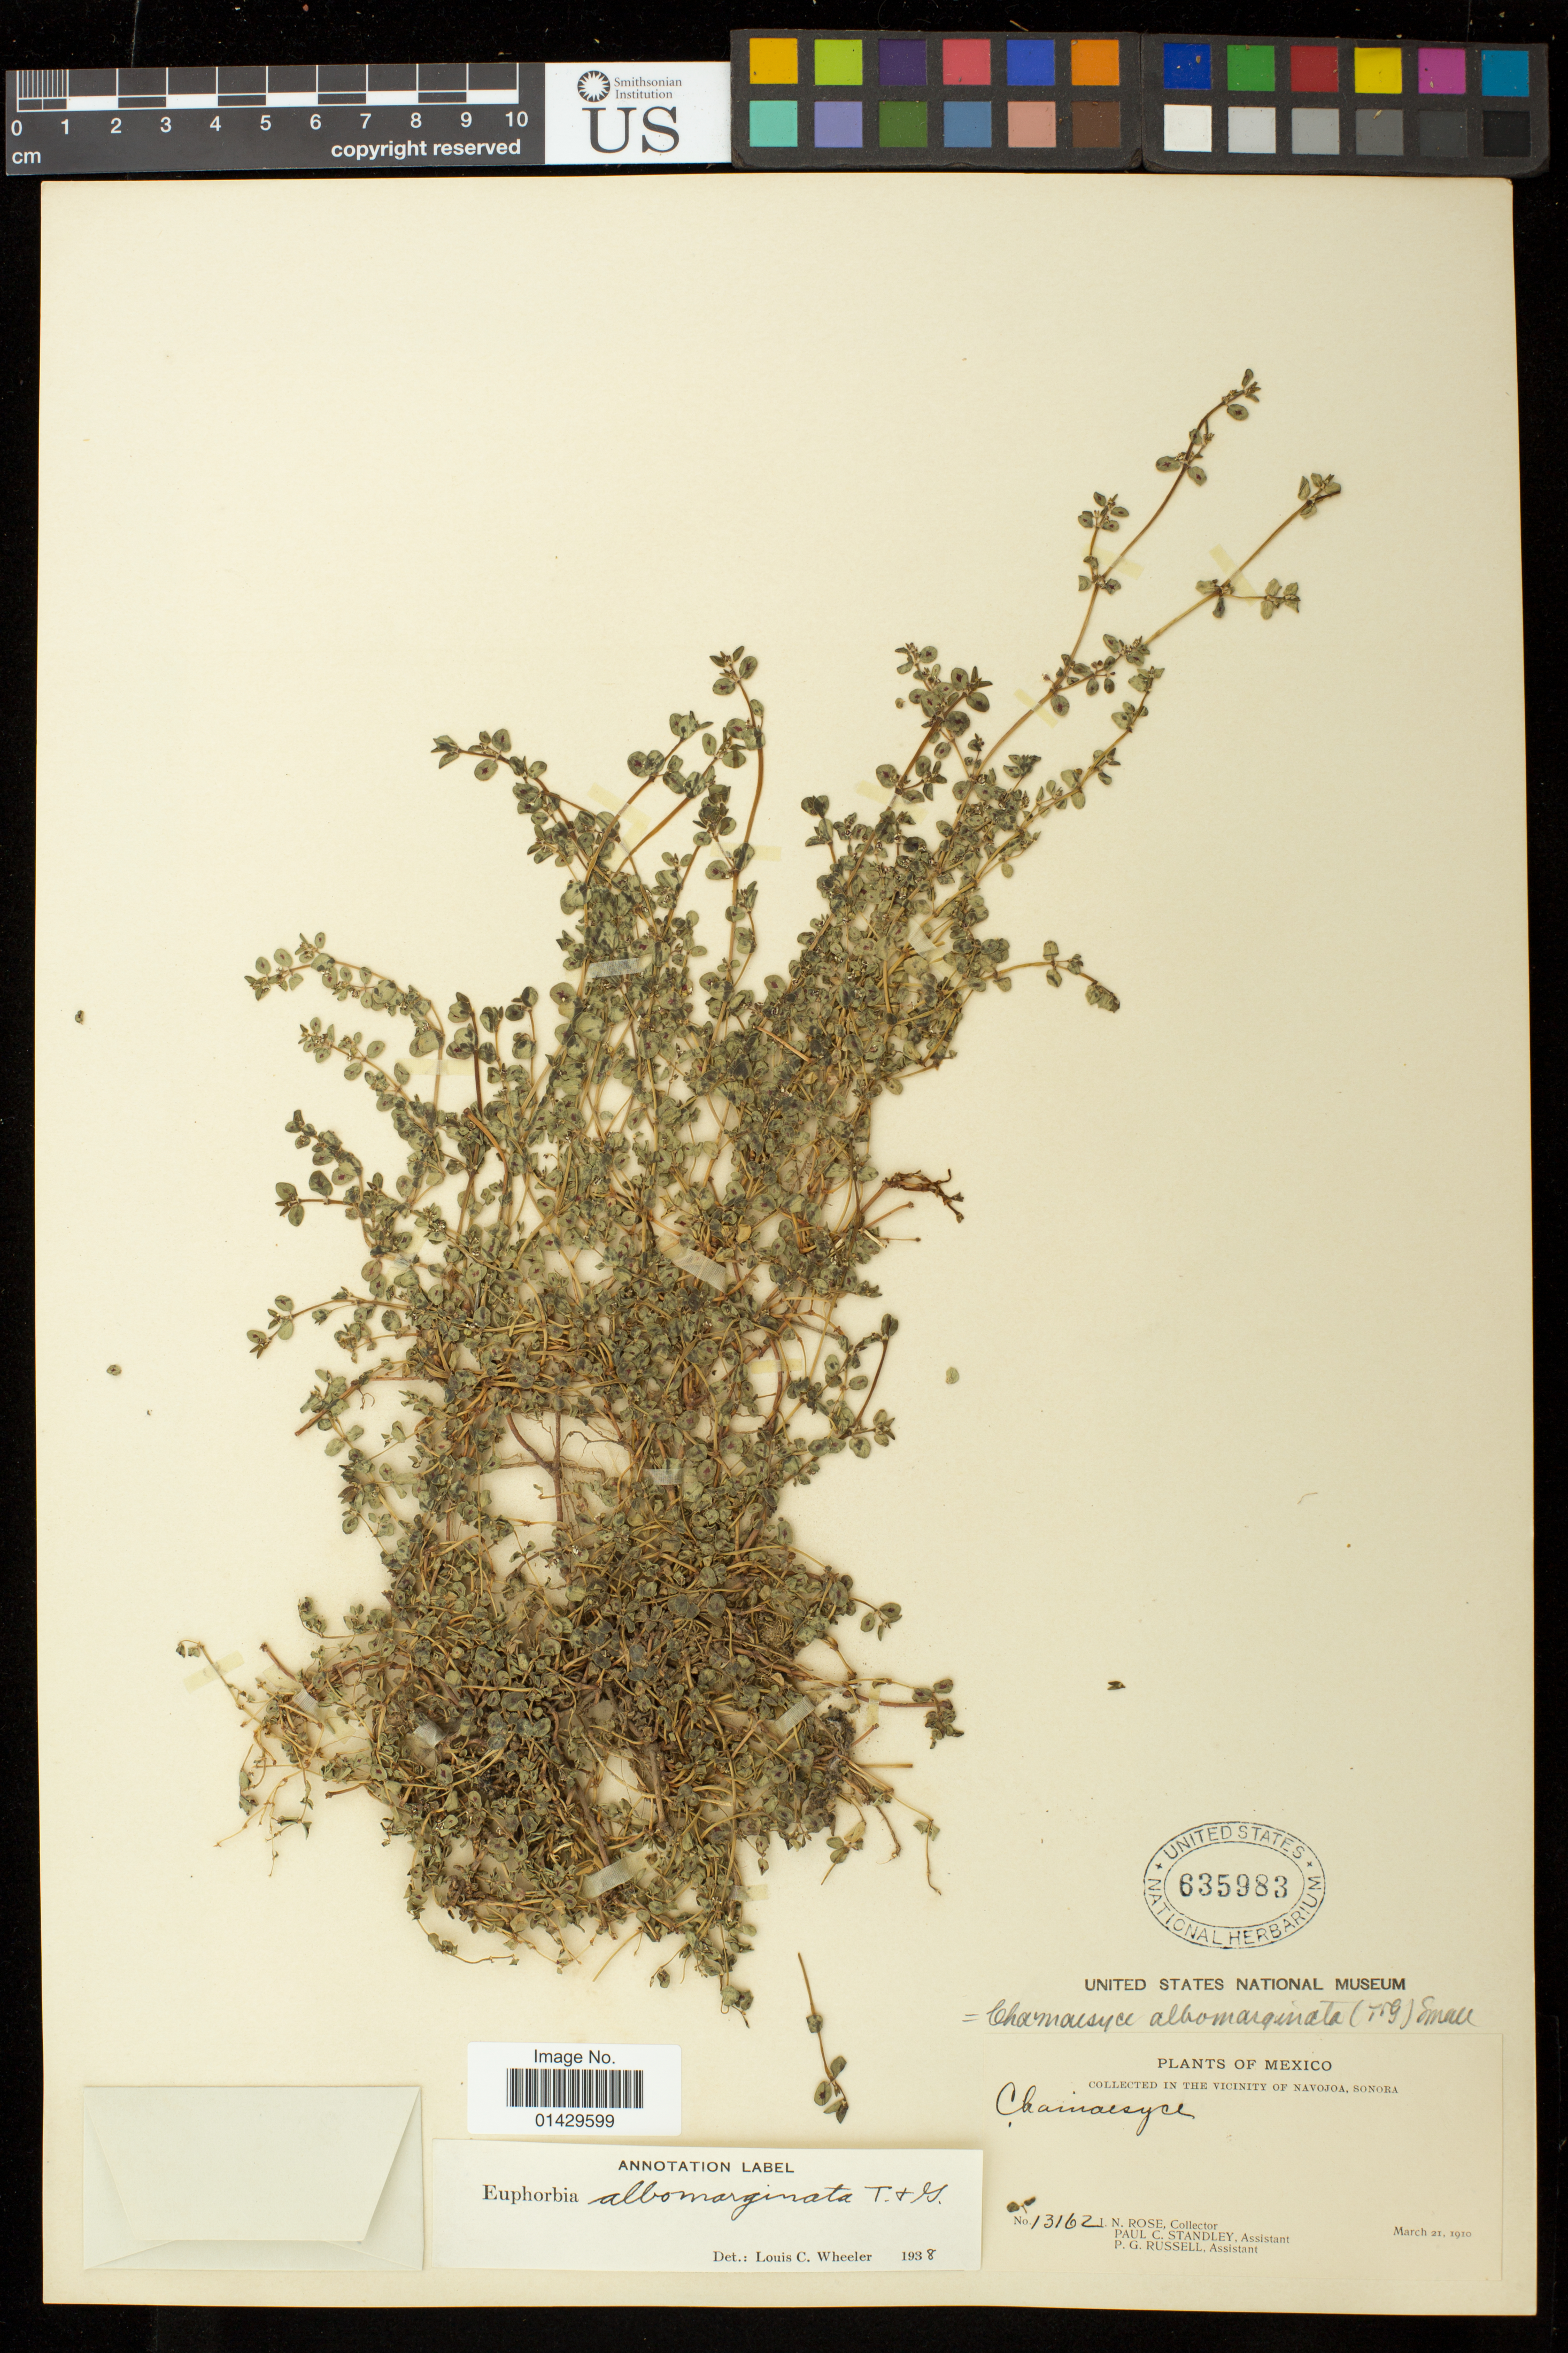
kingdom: Plantae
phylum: Tracheophyta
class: Magnoliopsida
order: Malpighiales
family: Euphorbiaceae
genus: Euphorbia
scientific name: Euphorbia albomarginata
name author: Torr. & A. Gray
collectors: J. N. Rose, P. C. Standley & P. G. Russell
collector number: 13162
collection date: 1910-03-21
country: Mexico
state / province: Sonora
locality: The vicinity of Navojoa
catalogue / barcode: US 635983